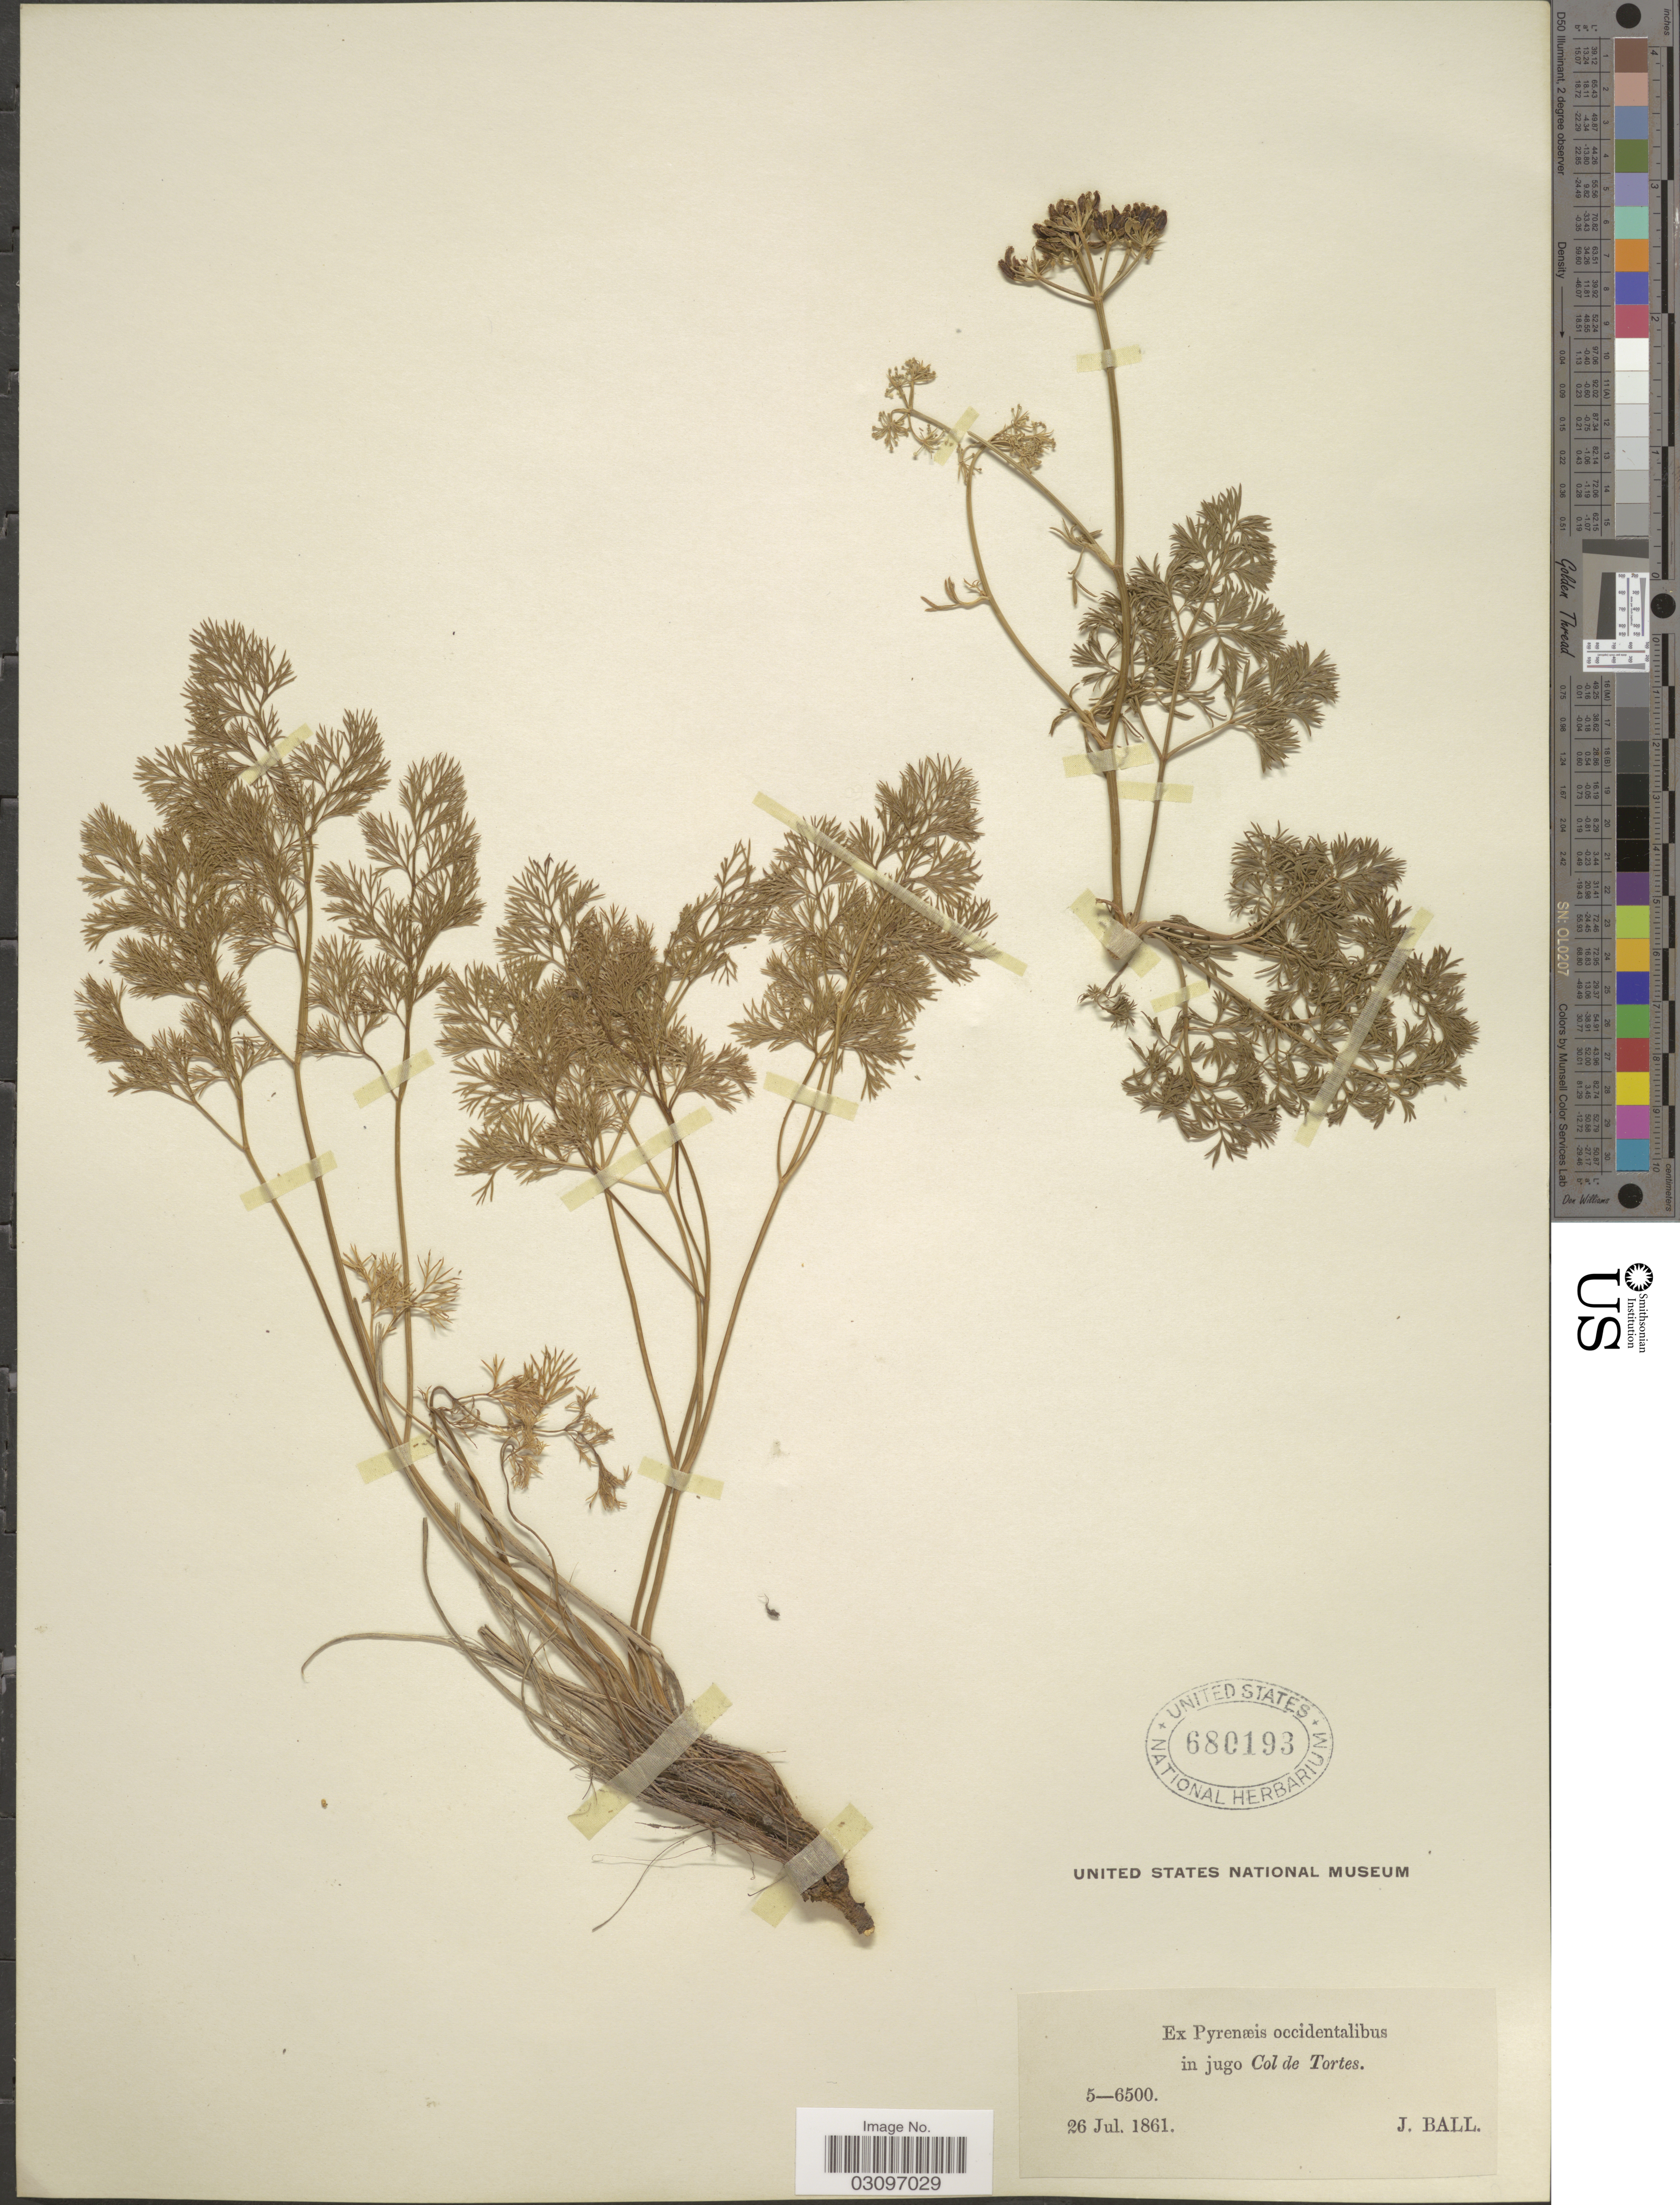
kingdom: Plantae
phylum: Tracheophyta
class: Magnoliopsida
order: Apiales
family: Apiaceae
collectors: J. Ball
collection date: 1861-07-26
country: France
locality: Ex Pyrenæis occidentalibus in jugo Col de Tortes.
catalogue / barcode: US 680193